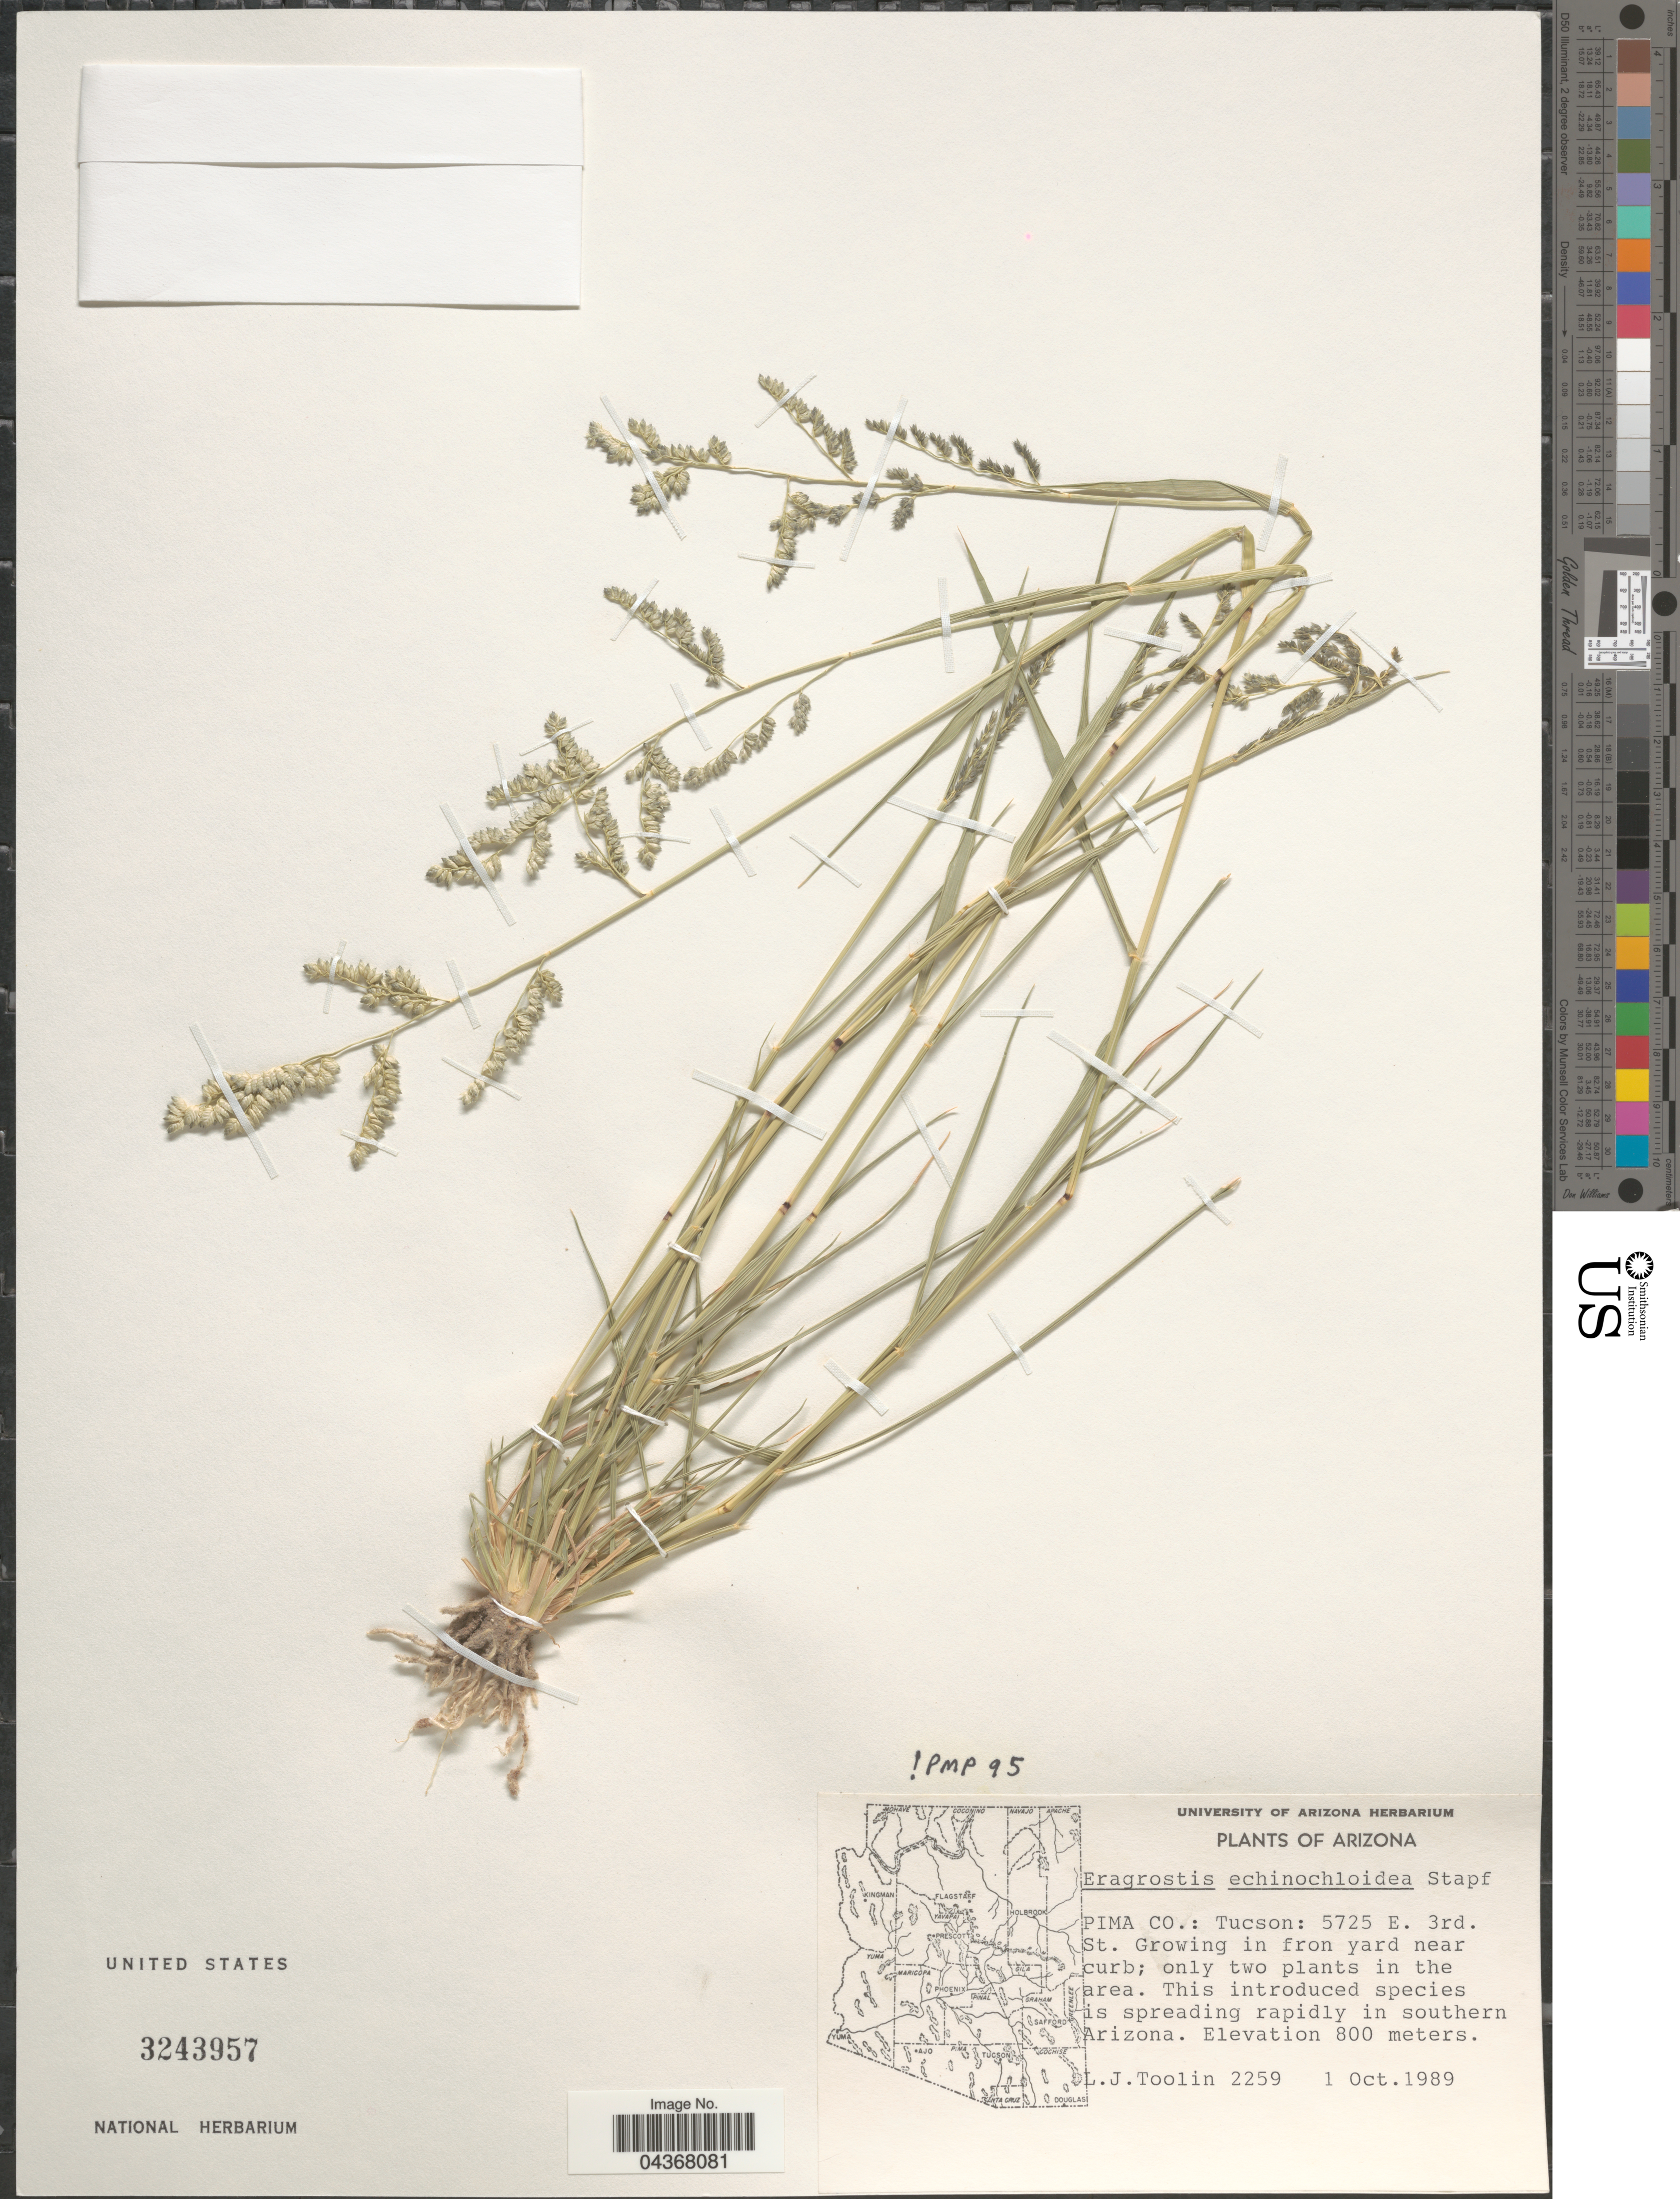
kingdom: Plantae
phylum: Tracheophyta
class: Liliopsida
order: Poales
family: Poaceae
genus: Eragrostis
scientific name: Eragrostis echinochloidea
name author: Stapf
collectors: L. J. Toolin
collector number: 2259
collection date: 1989-10-01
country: United States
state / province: Arizona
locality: Pima Co.: Tucson: 5725 E. 3rd. St. In southern Arizona.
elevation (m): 800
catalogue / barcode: US 3243957